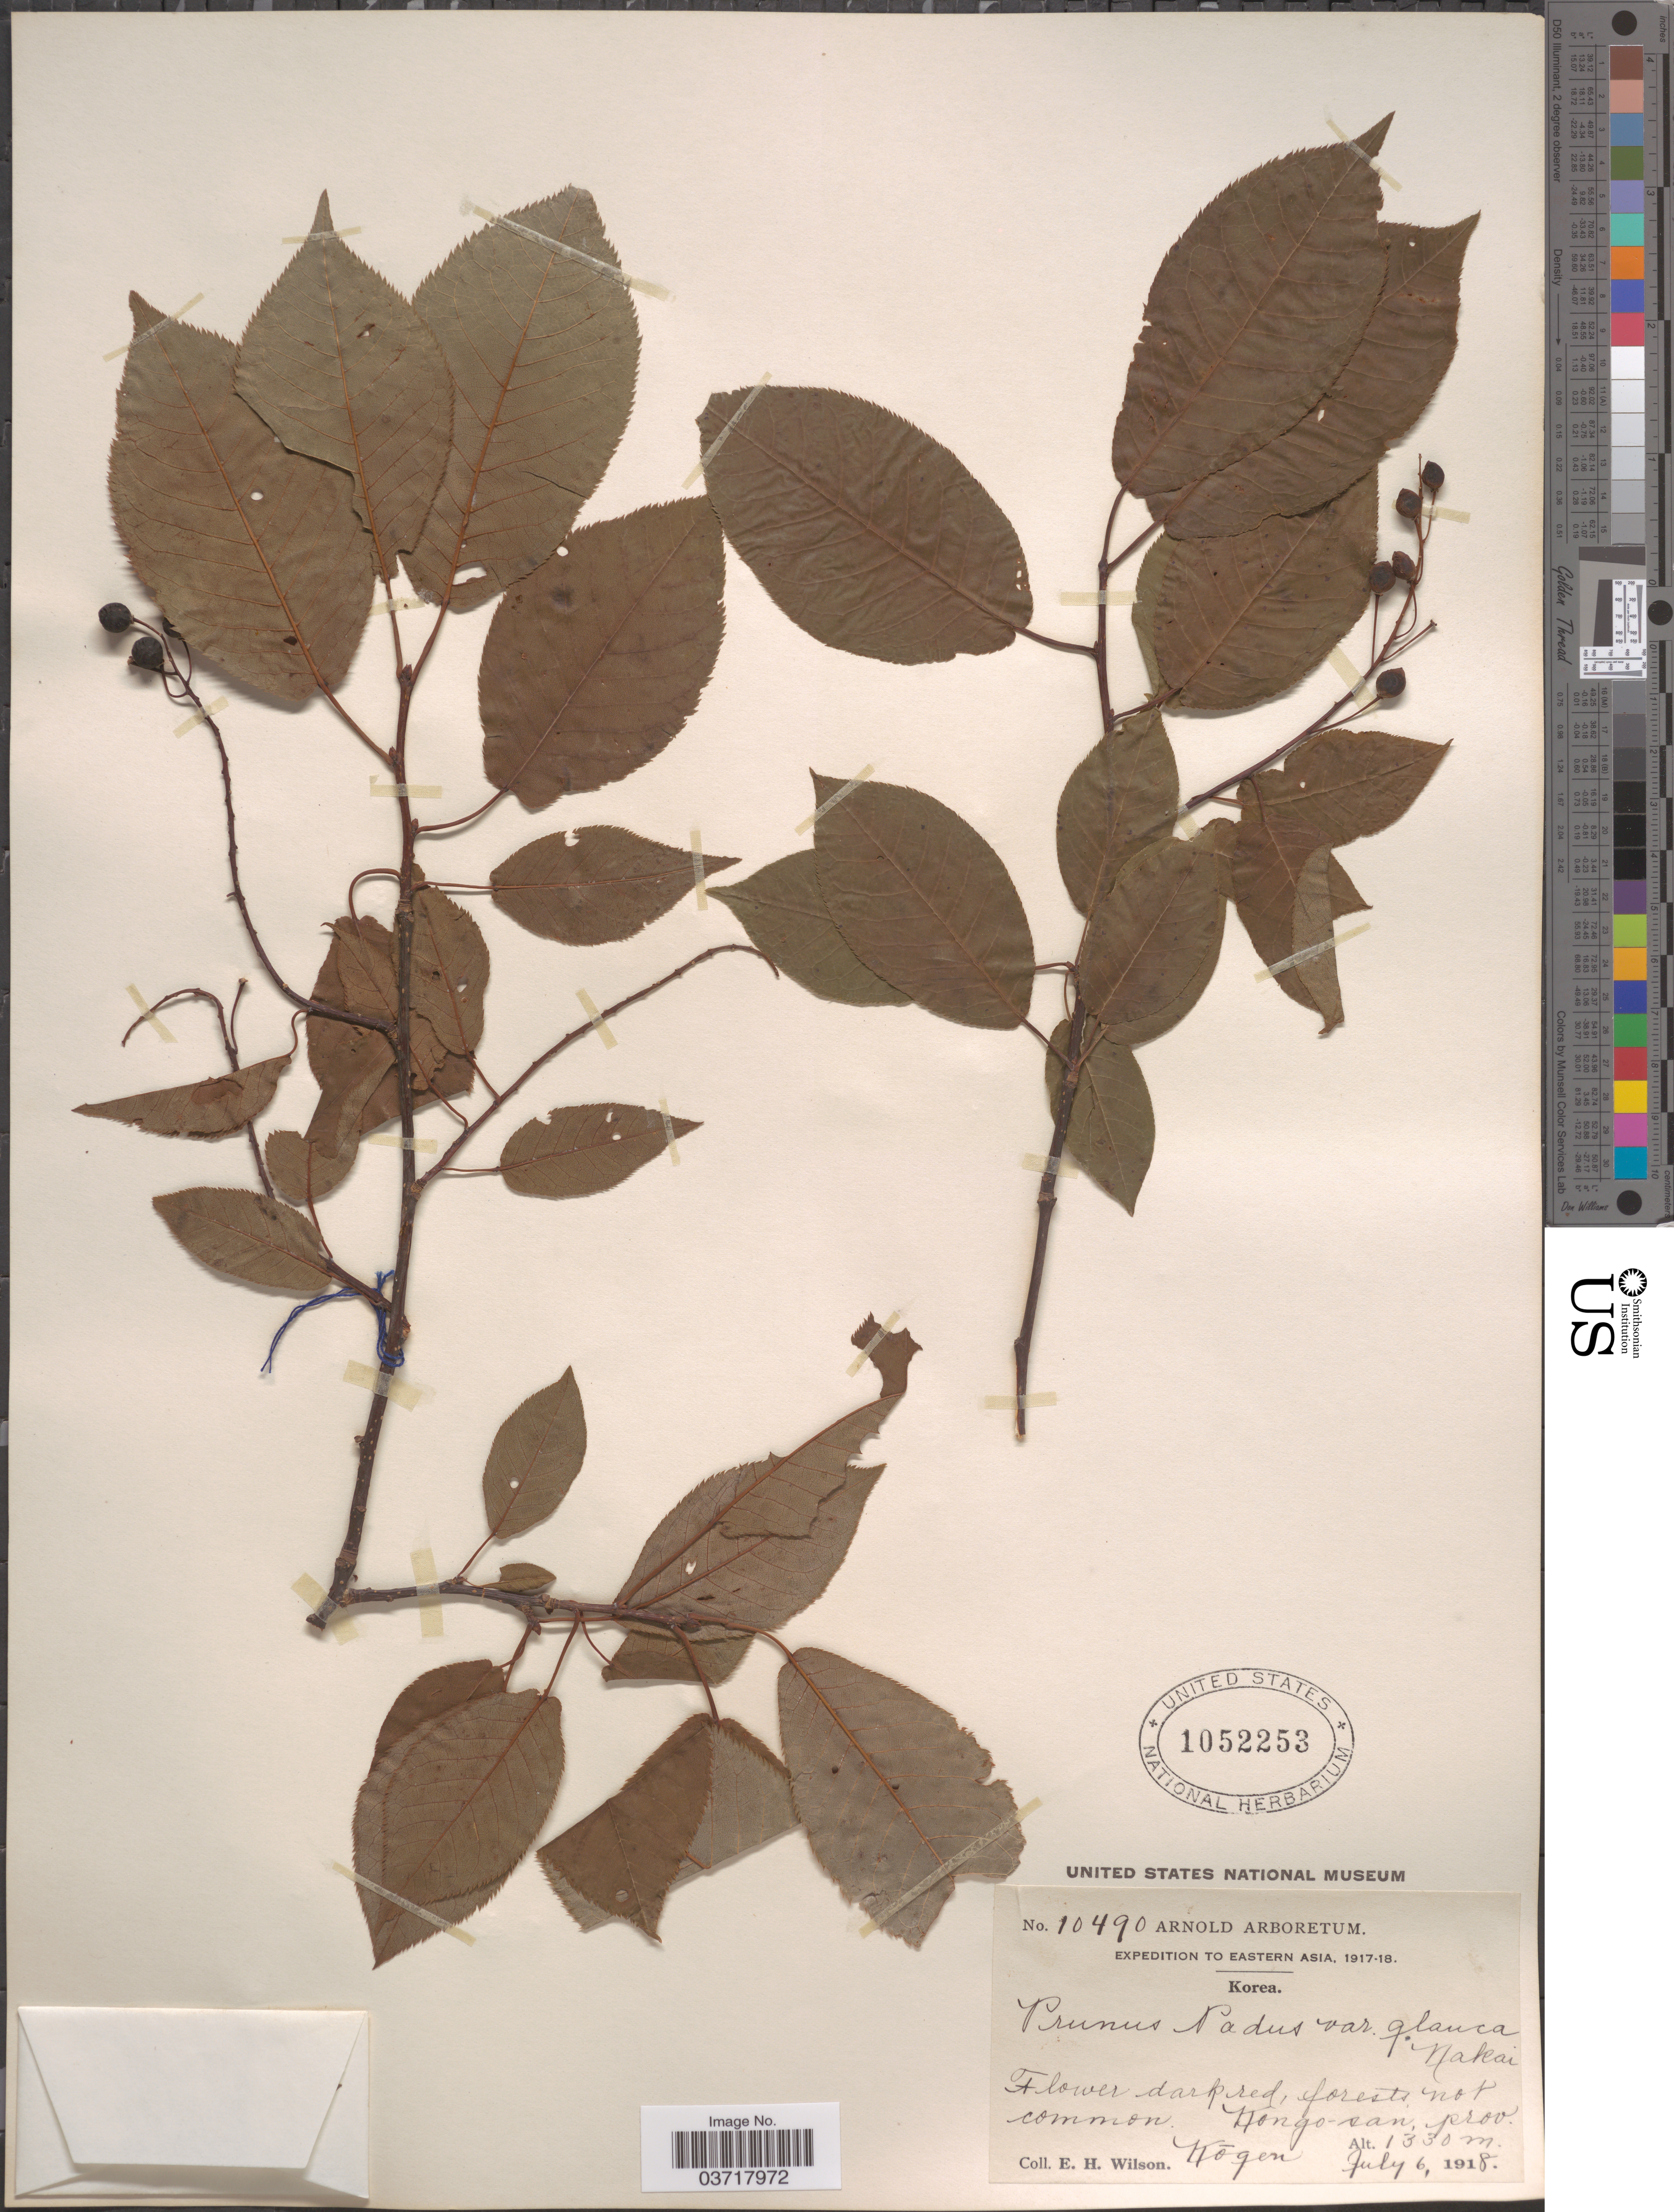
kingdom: Plantae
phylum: Tracheophyta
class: Magnoliopsida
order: Rosales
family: Rosaceae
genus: Prunus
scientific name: Prunus padus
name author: L.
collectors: E. Wilson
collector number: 10490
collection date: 1918-07-06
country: North Korea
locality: Eastern Asia. Kongo-san, prov. Kōgen.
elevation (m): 1330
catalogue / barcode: US 1052253